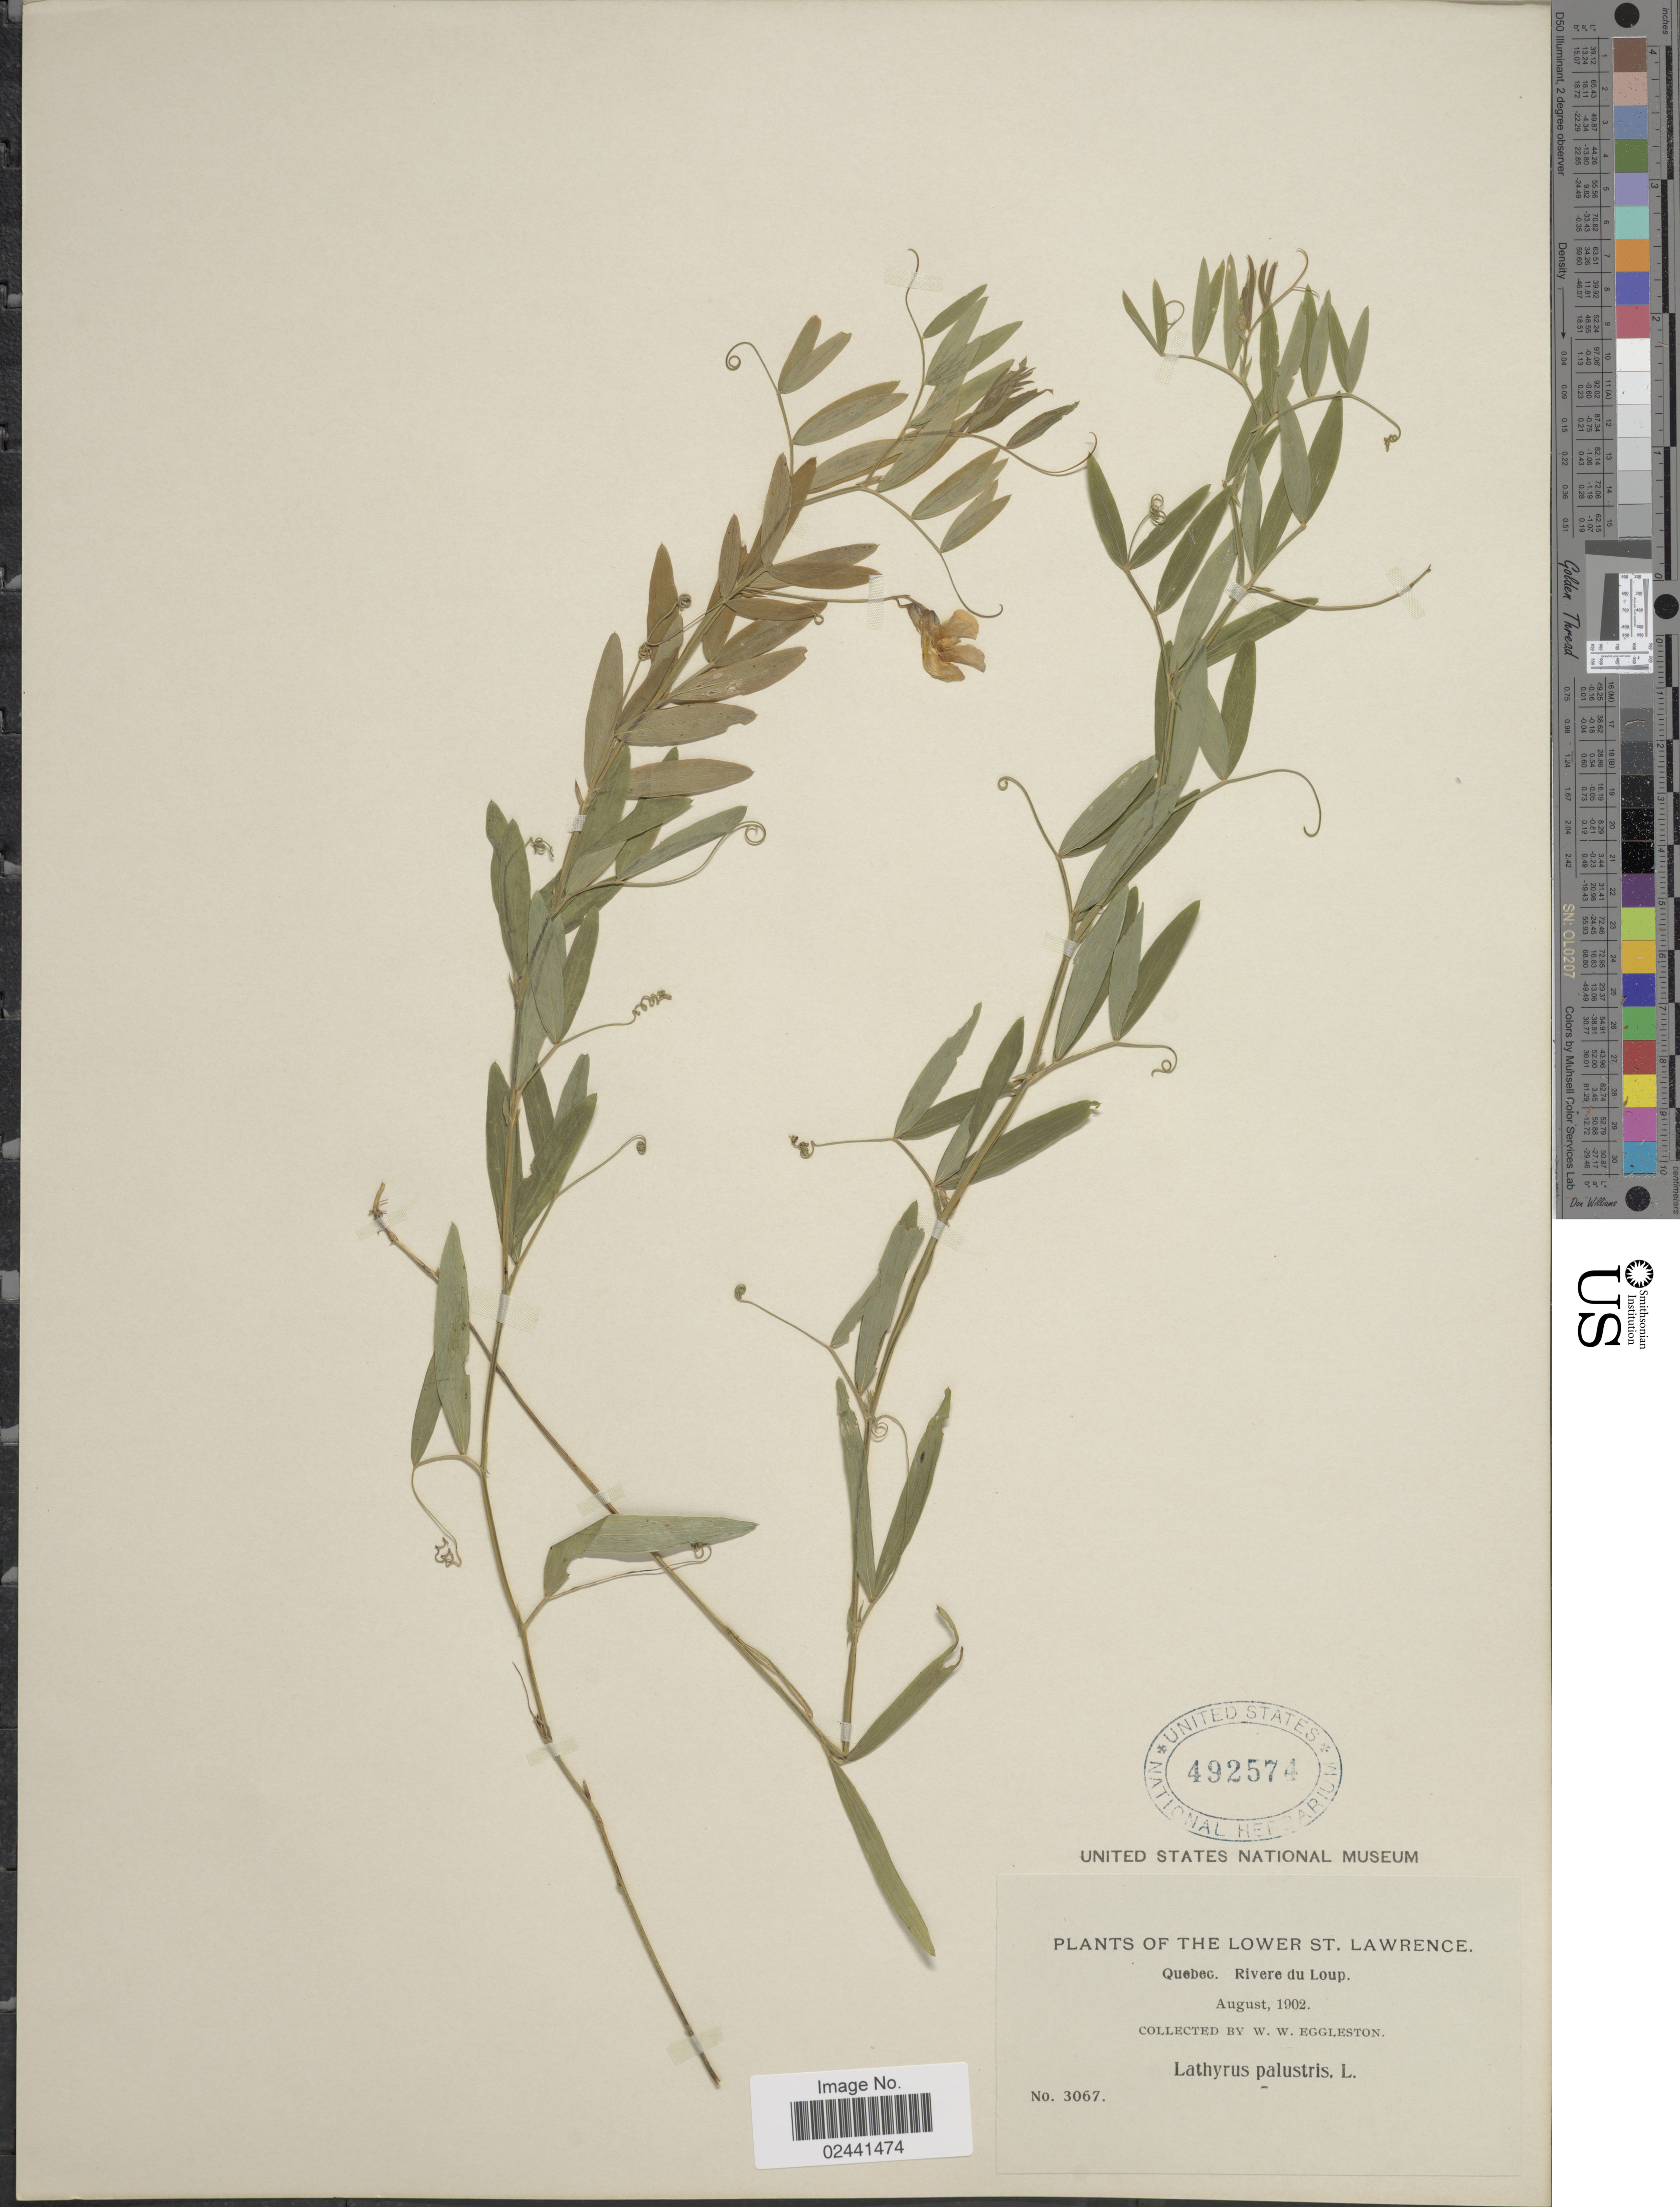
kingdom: Plantae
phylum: Tracheophyta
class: Magnoliopsida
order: Fabales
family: Fabaceae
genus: Lathyrus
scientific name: Lathyrus palustris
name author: L.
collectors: W. W. Eggleston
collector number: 3067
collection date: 1902-08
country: Canada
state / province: Quebec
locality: The Lower St lawrence, Riviere du Loup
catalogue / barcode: US 492574